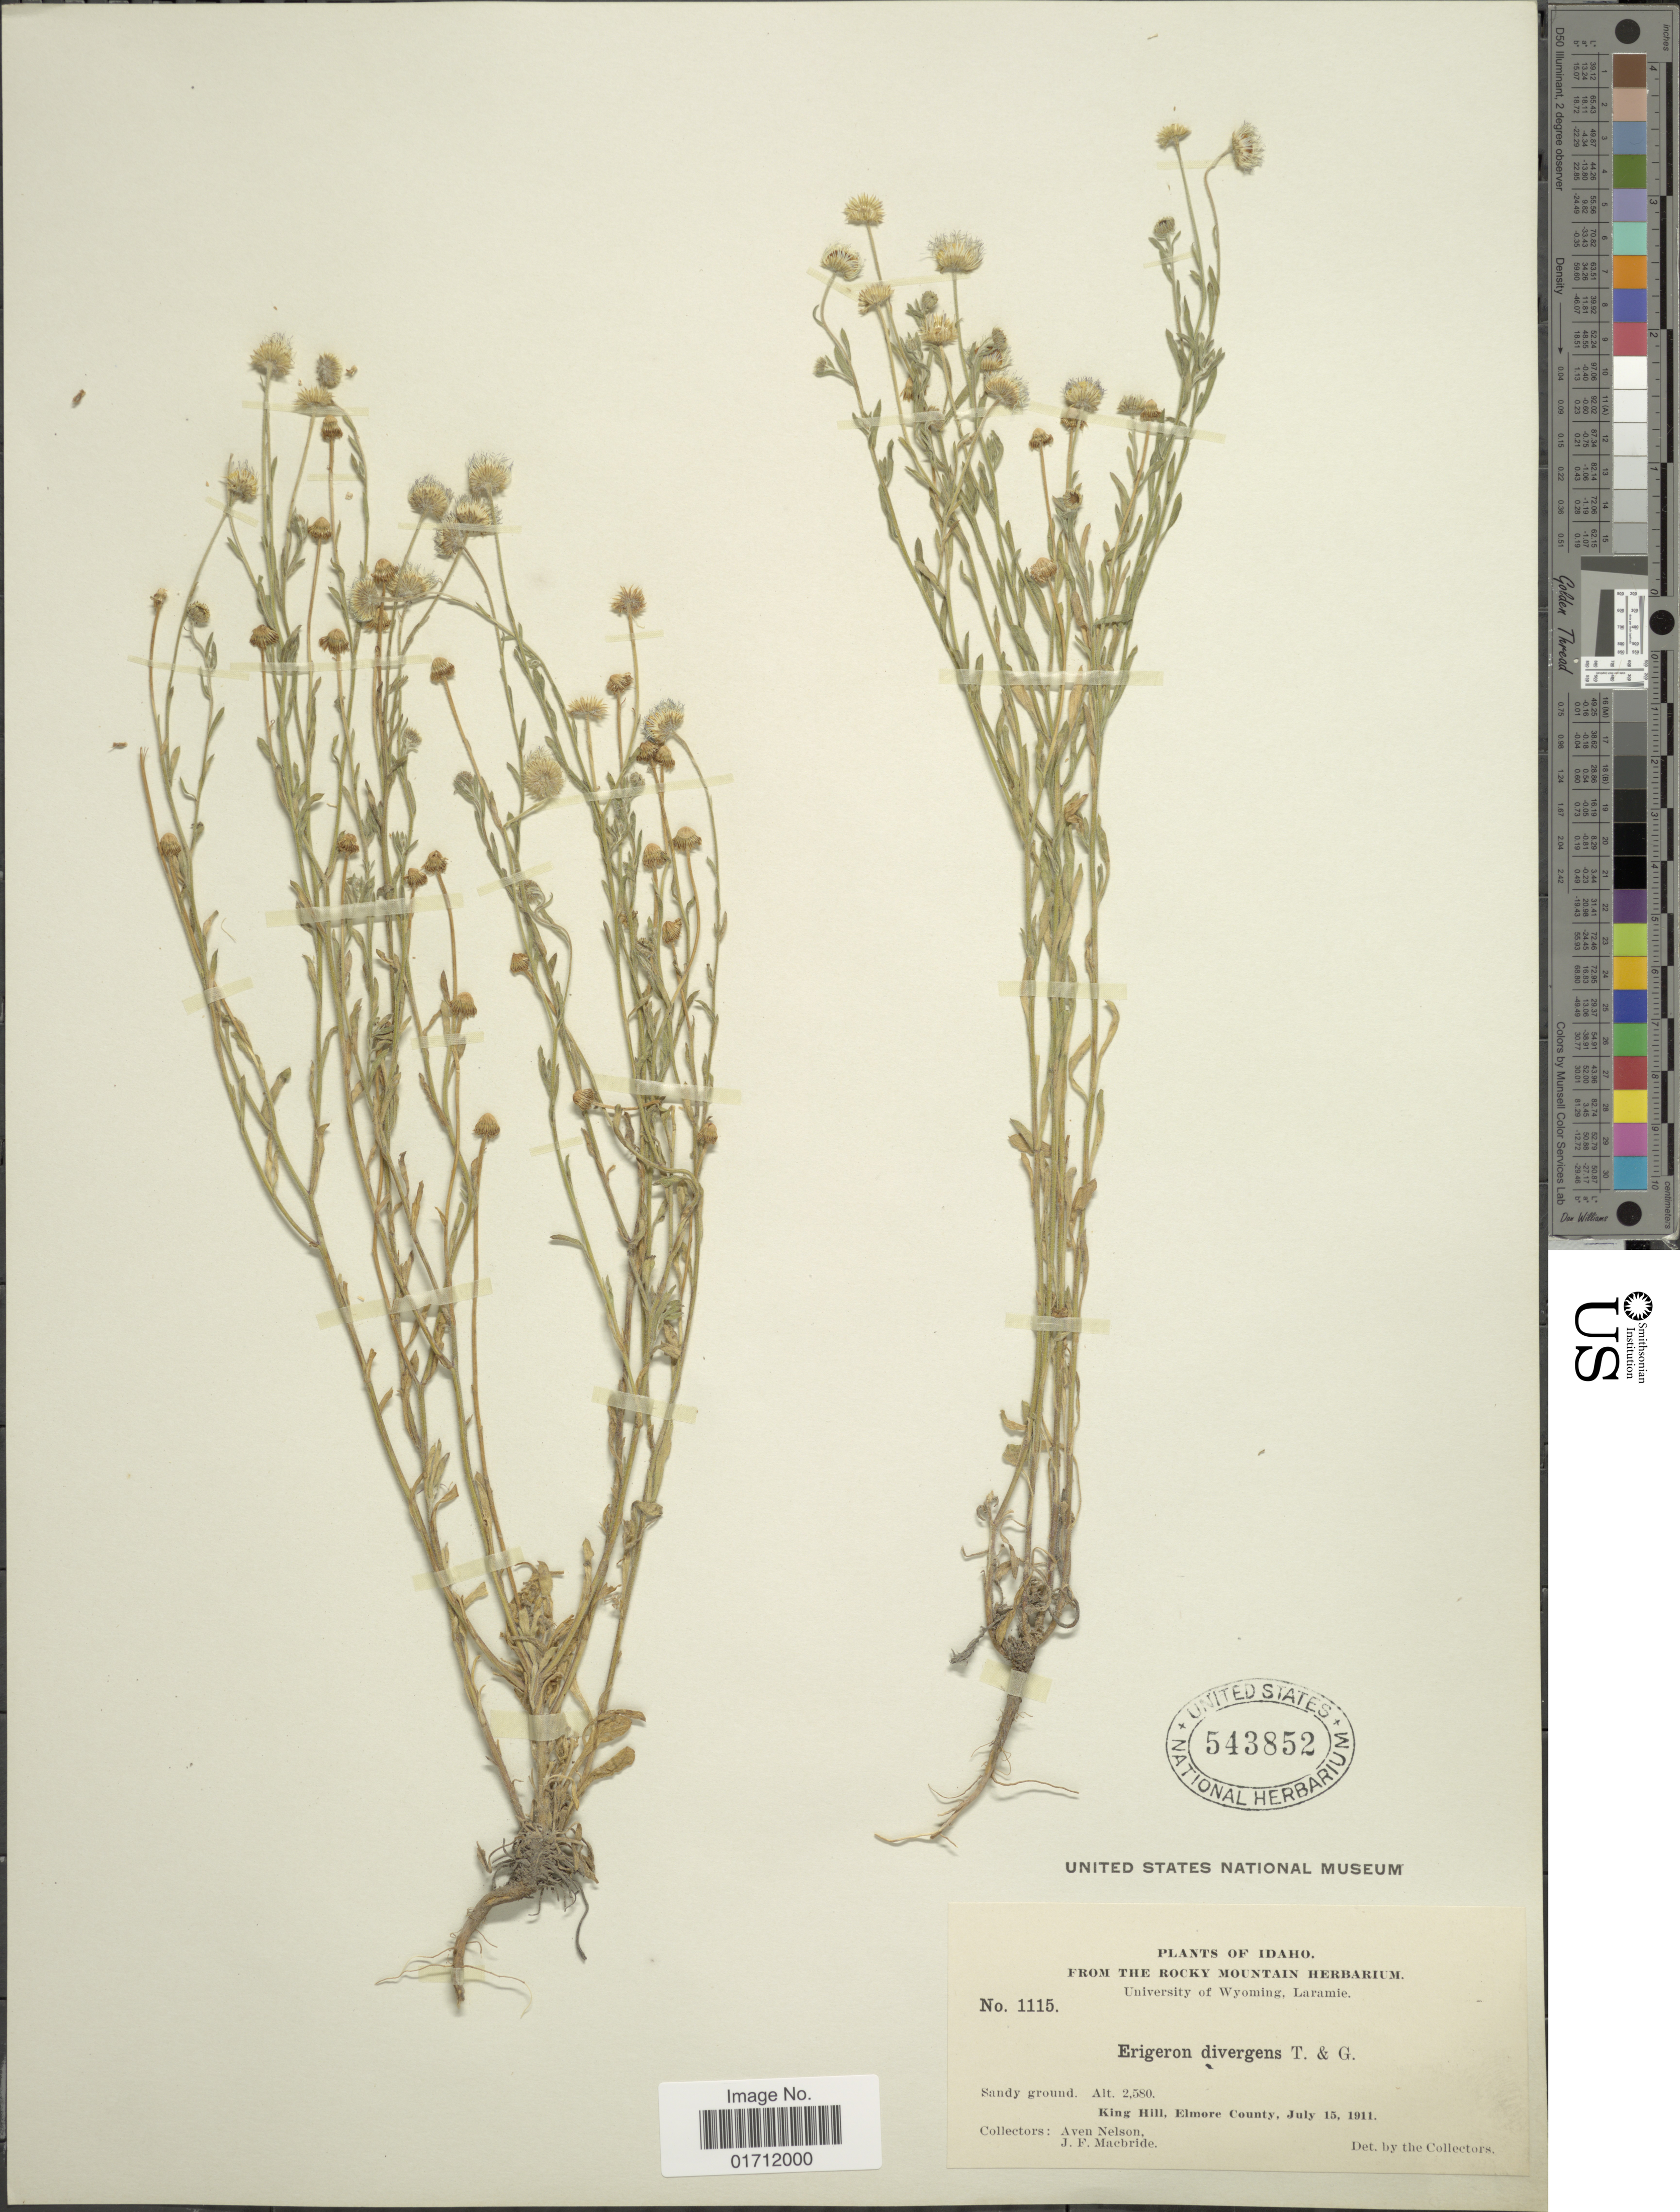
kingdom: Plantae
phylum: Tracheophyta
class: Magnoliopsida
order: Asterales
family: Asteraceae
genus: Erigeron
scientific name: Erigeron divergens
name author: Torr. & A. Gray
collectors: A. Nelson & J. F. Macbride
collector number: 1115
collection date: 1911-07-15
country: United States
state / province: Idaho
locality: King HIll, Elmore County.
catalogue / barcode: US 543852